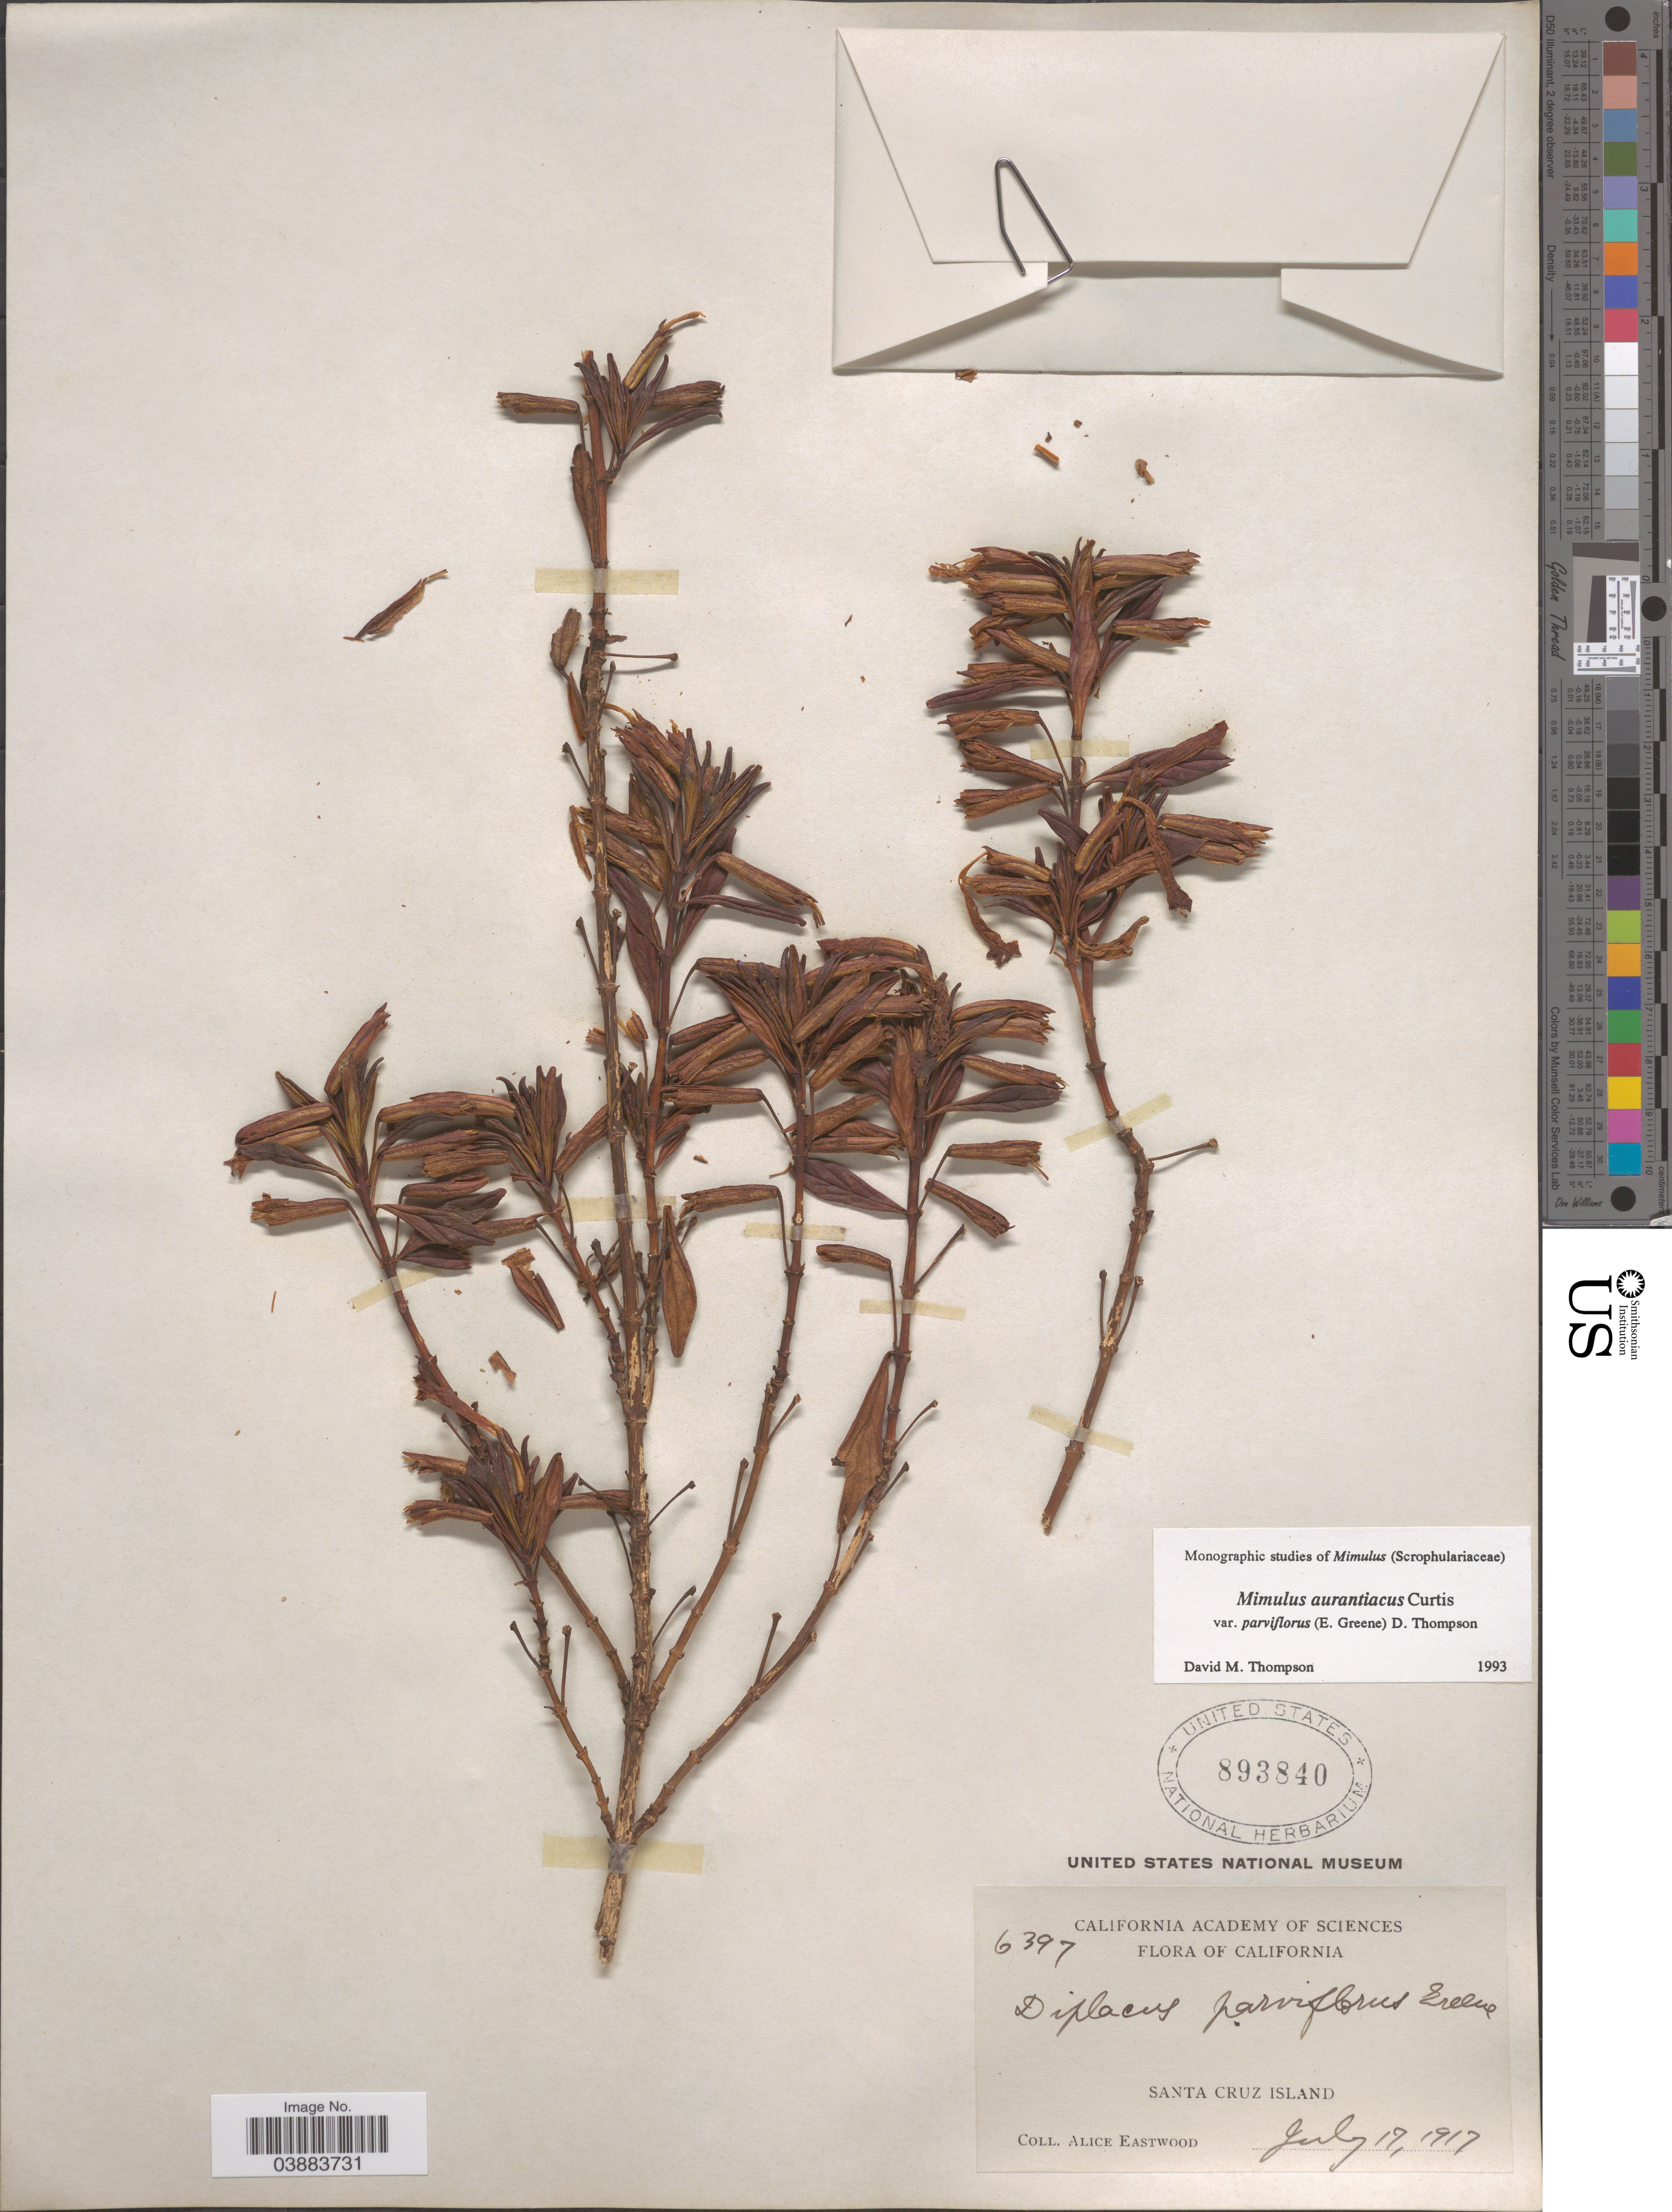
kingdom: Plantae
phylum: Tracheophyta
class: Magnoliopsida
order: Lamiales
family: Phrymaceae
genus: Diplacus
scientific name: Diplacus aurantiacus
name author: (Curtis) Jeps.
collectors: A. Eastwood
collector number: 6397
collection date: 1917-07-17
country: United States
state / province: California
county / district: Santa Barbara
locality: Santa Cruz Island.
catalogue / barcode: US 893840